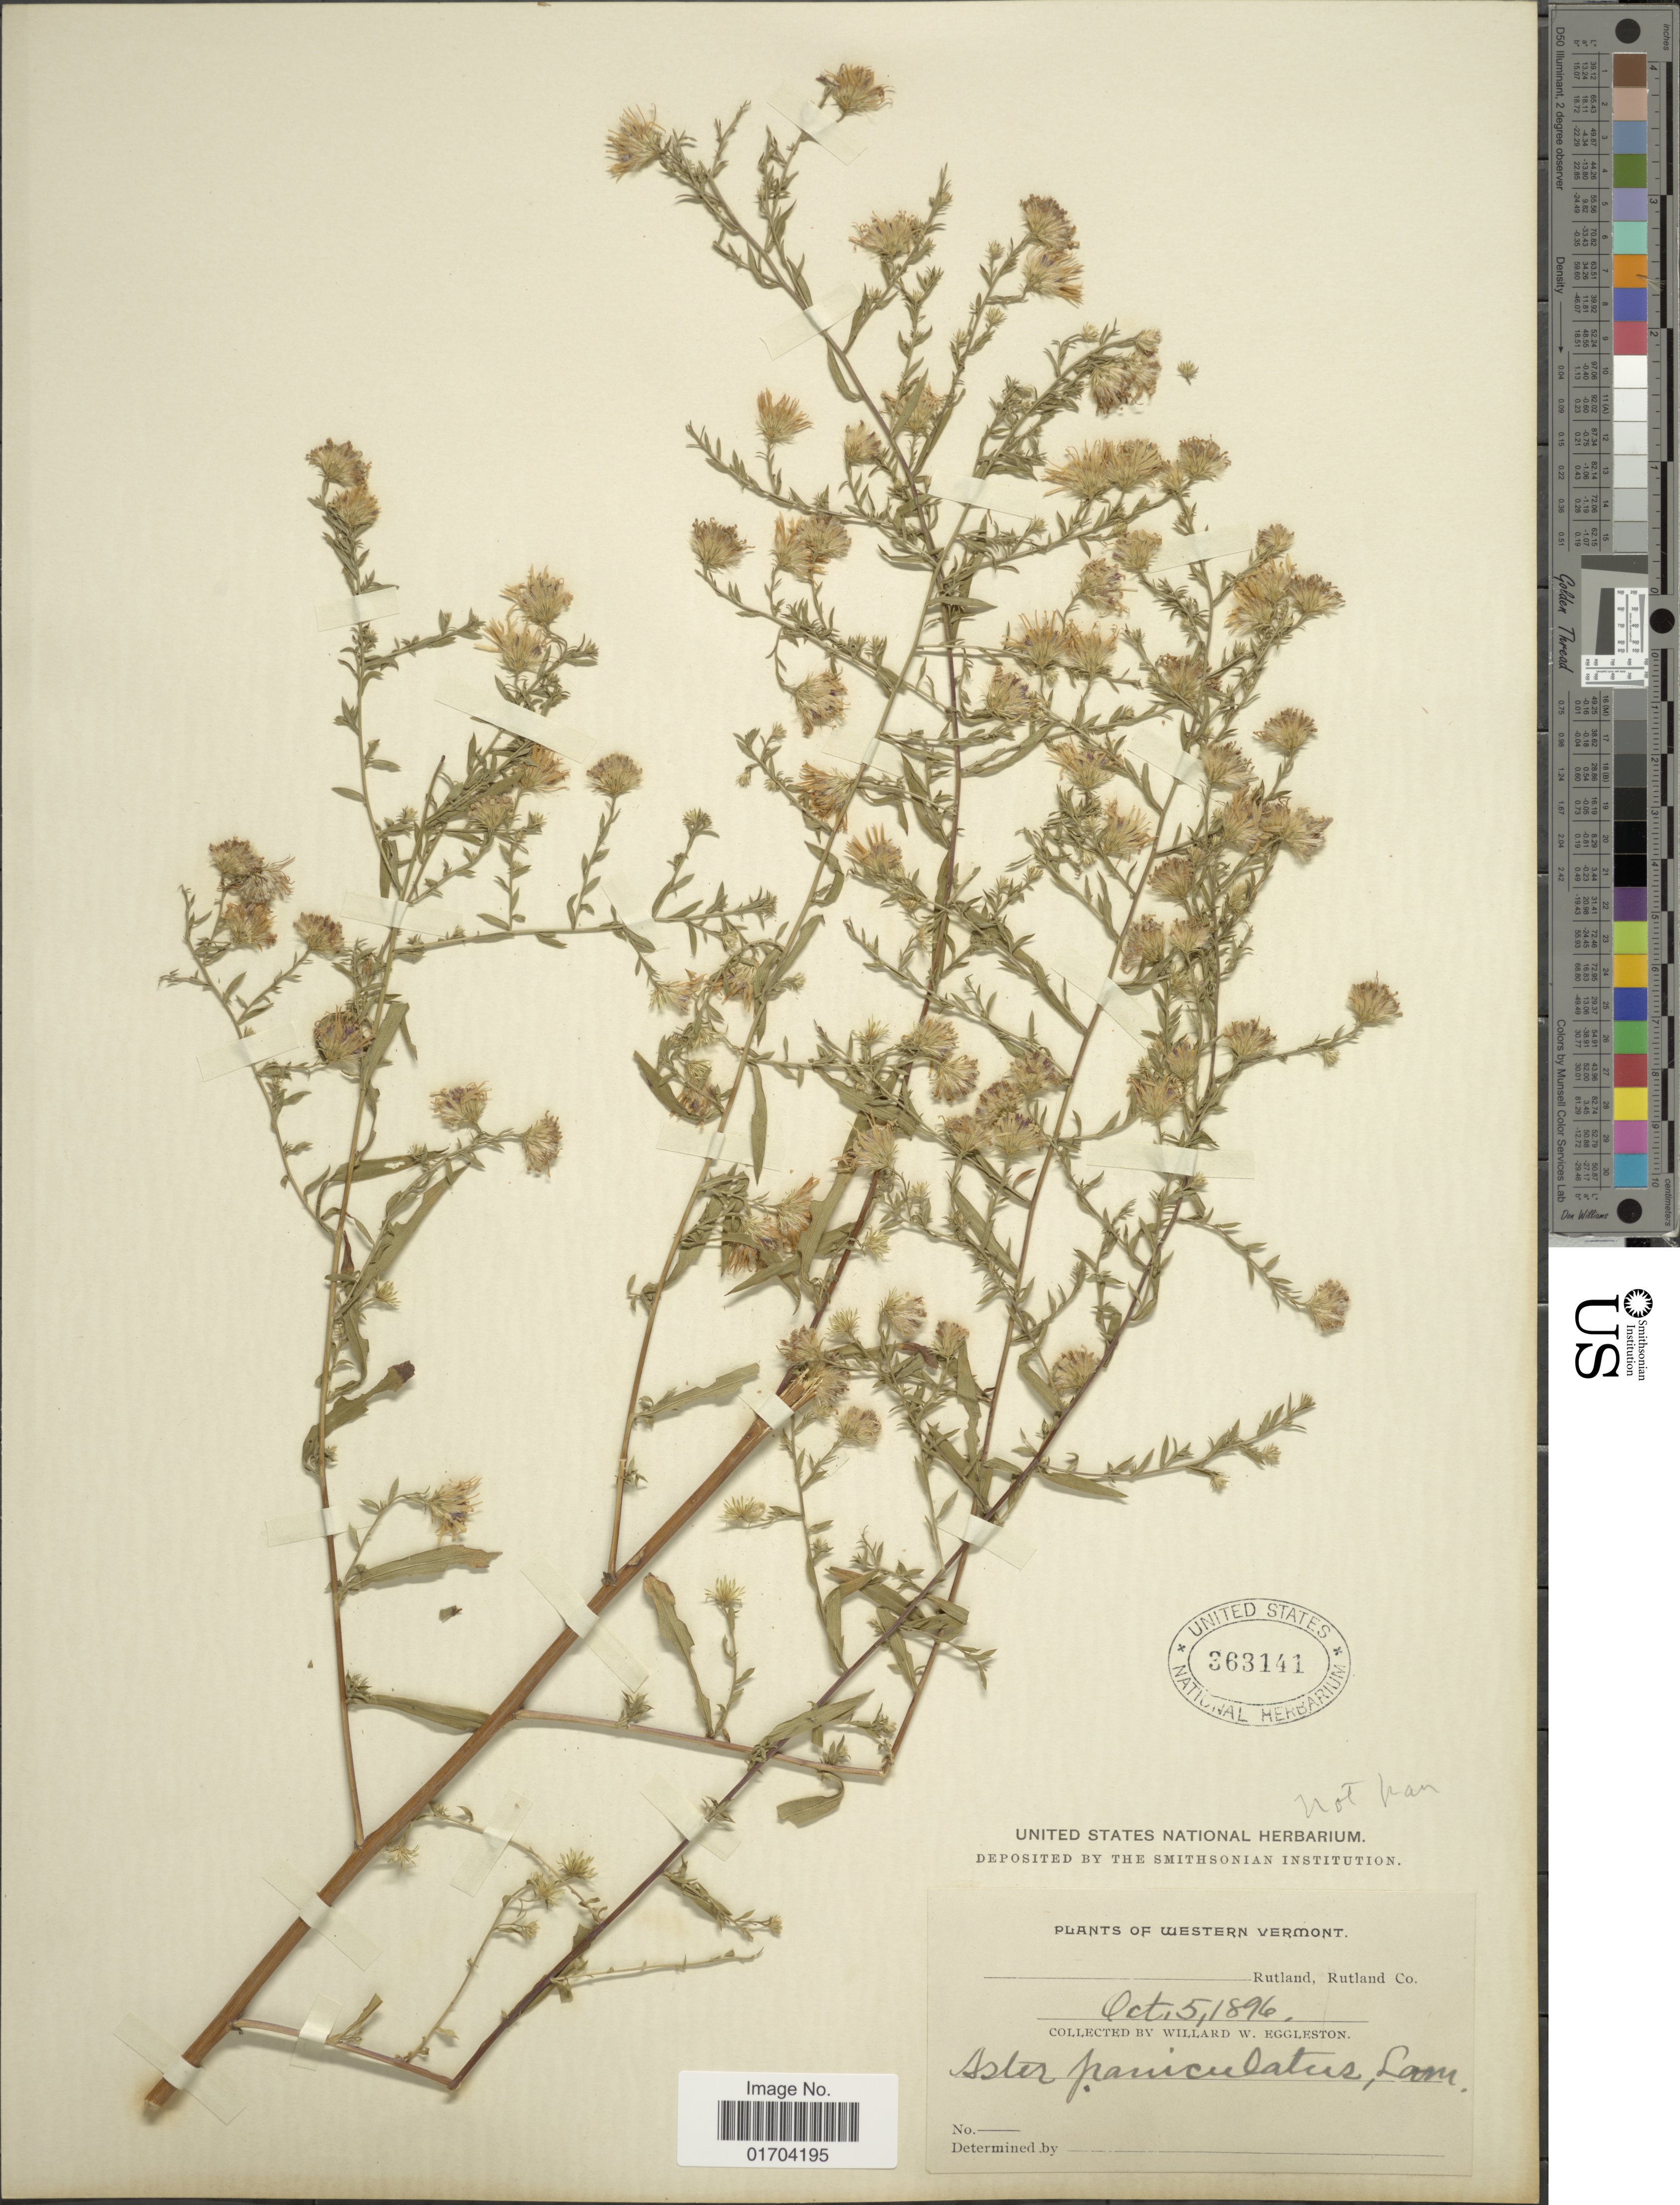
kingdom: Plantae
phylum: Tracheophyta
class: Magnoliopsida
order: Asterales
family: Asteraceae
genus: Symphyotrichum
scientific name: Symphyotrichum sp.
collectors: W. W. Eggleston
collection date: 1896-10-05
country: United States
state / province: Vermont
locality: Western Vermont, Rutland, Rutland Co.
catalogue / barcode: US 363141